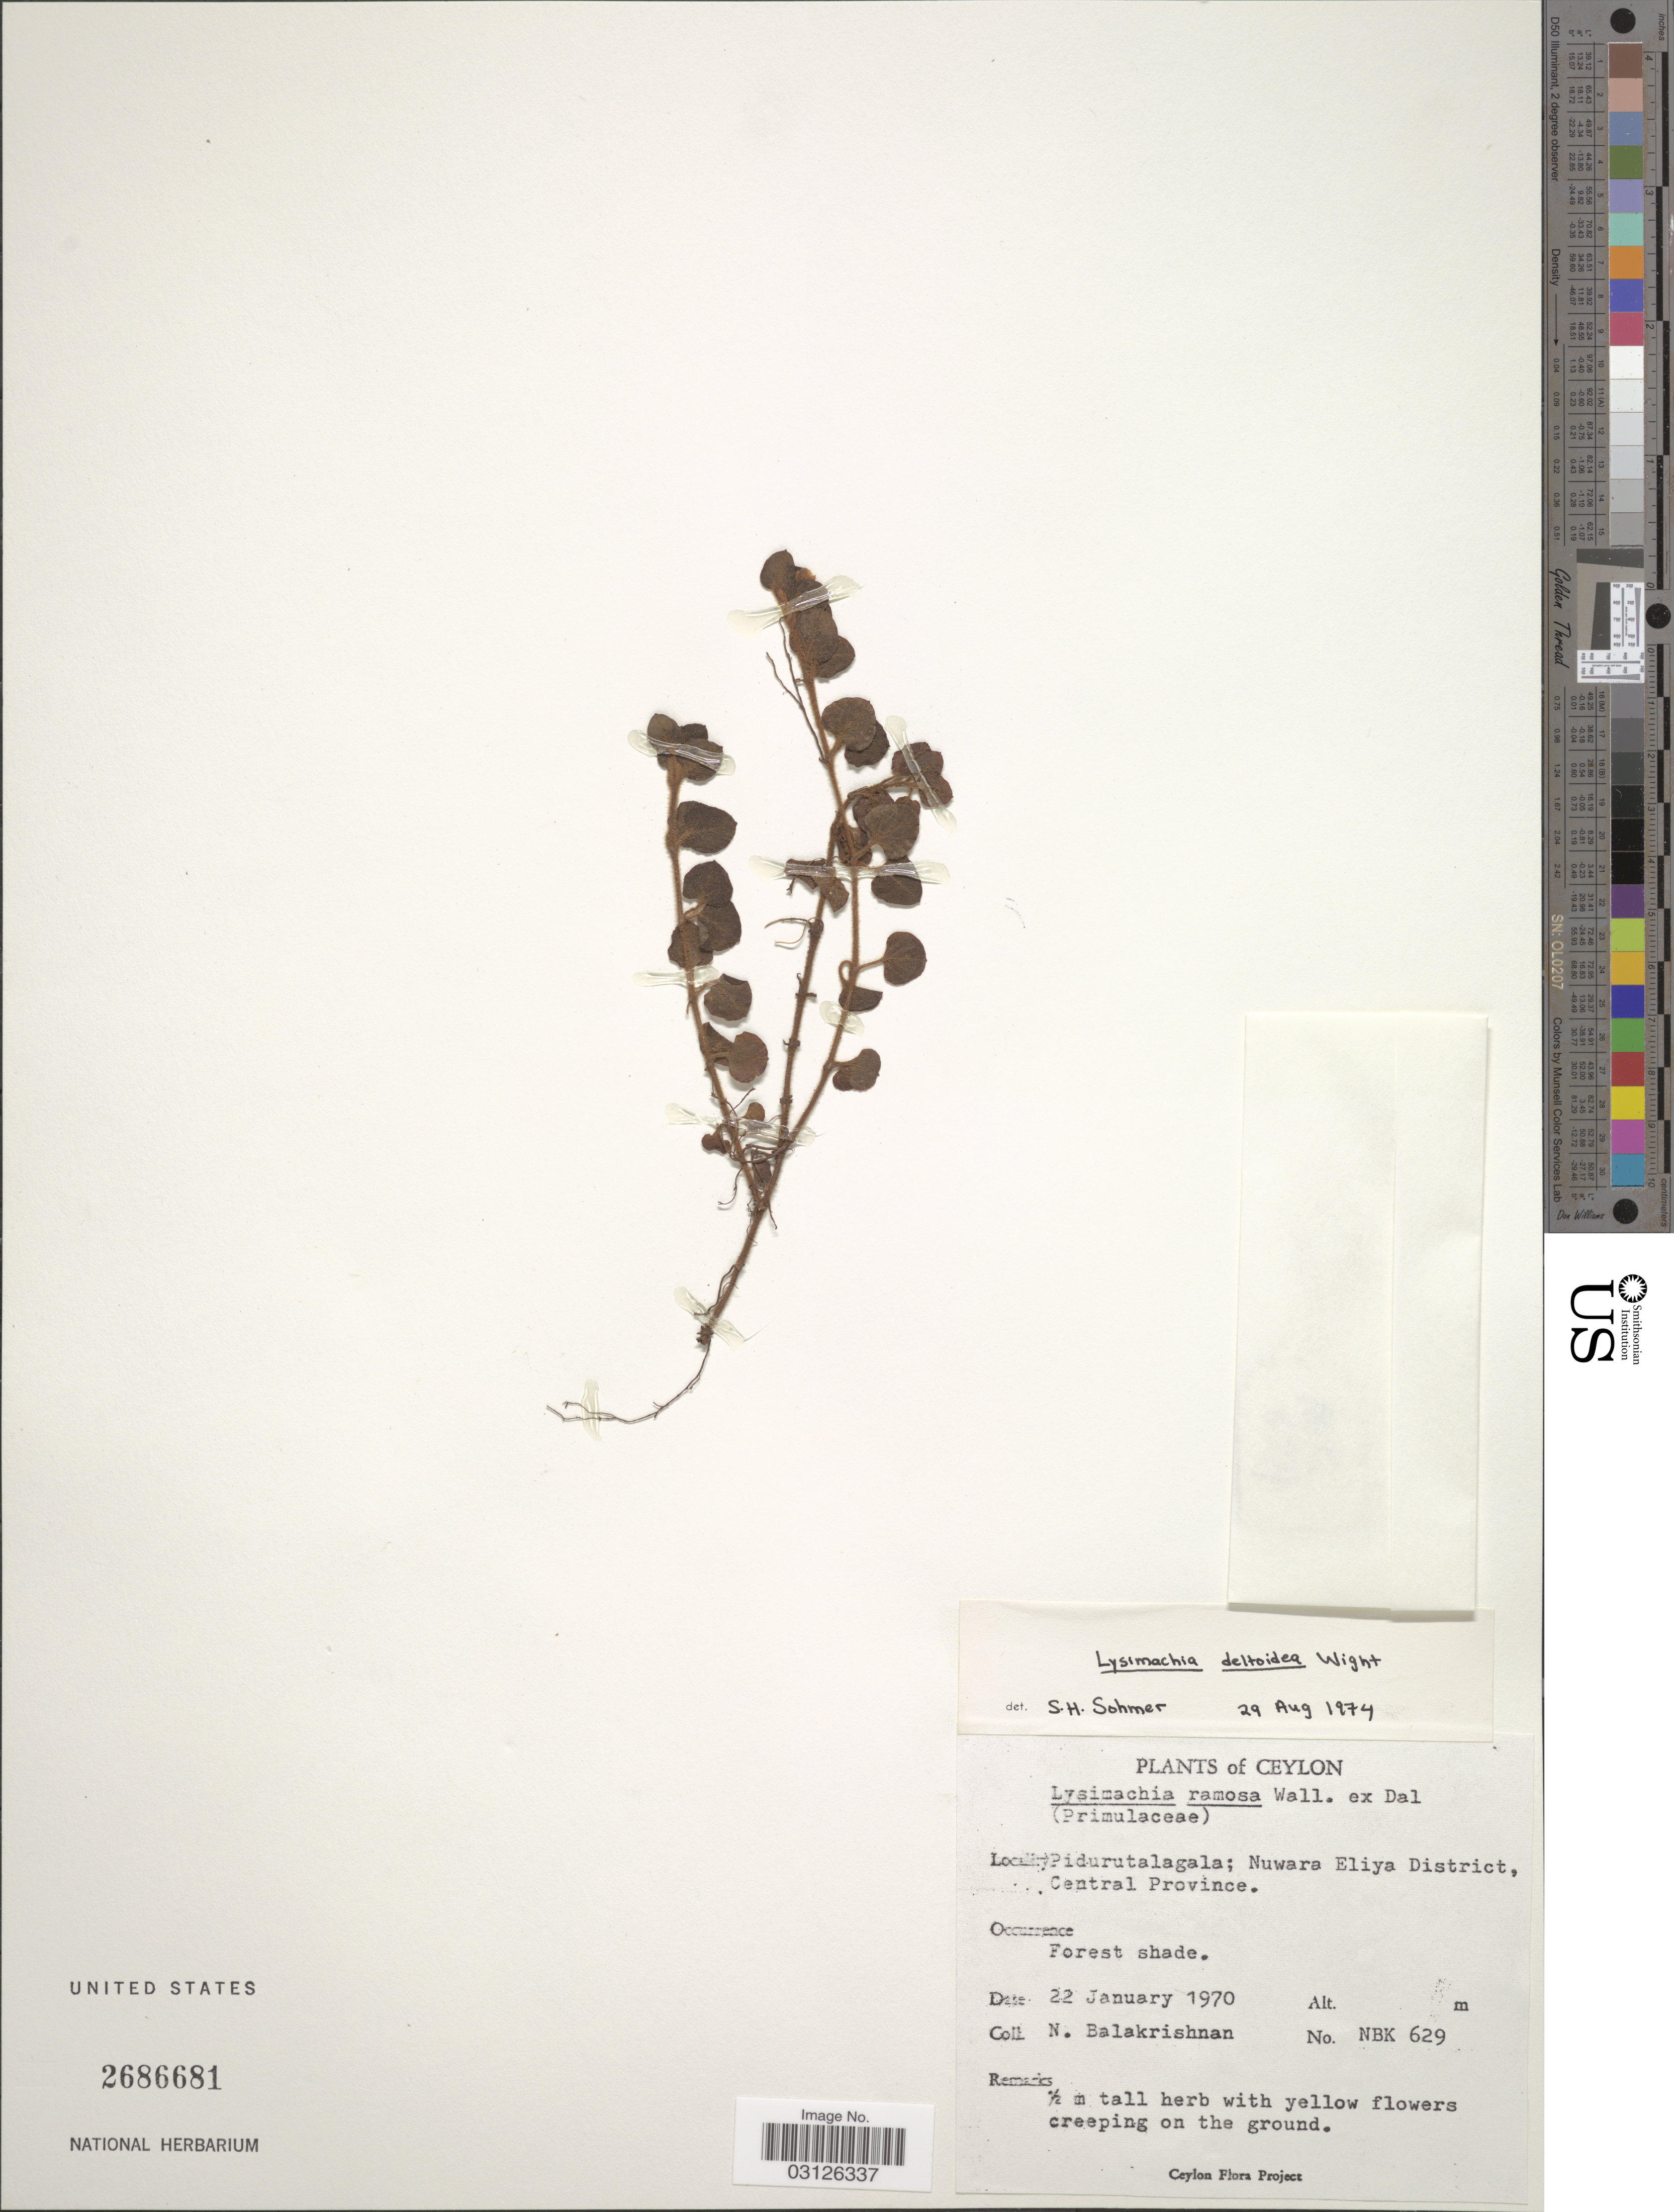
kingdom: Plantae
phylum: Tracheophyta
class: Magnoliopsida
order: Ericales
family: Primulaceae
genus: Lysimachia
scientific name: Lysimachia deltoidea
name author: Wight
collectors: N. Balakrishnan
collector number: NBK 629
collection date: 1970-01-22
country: Sri Lanka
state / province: Central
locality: Ceylon. Pidurutalagala; Nuwara Eliya District.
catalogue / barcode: US 2686681